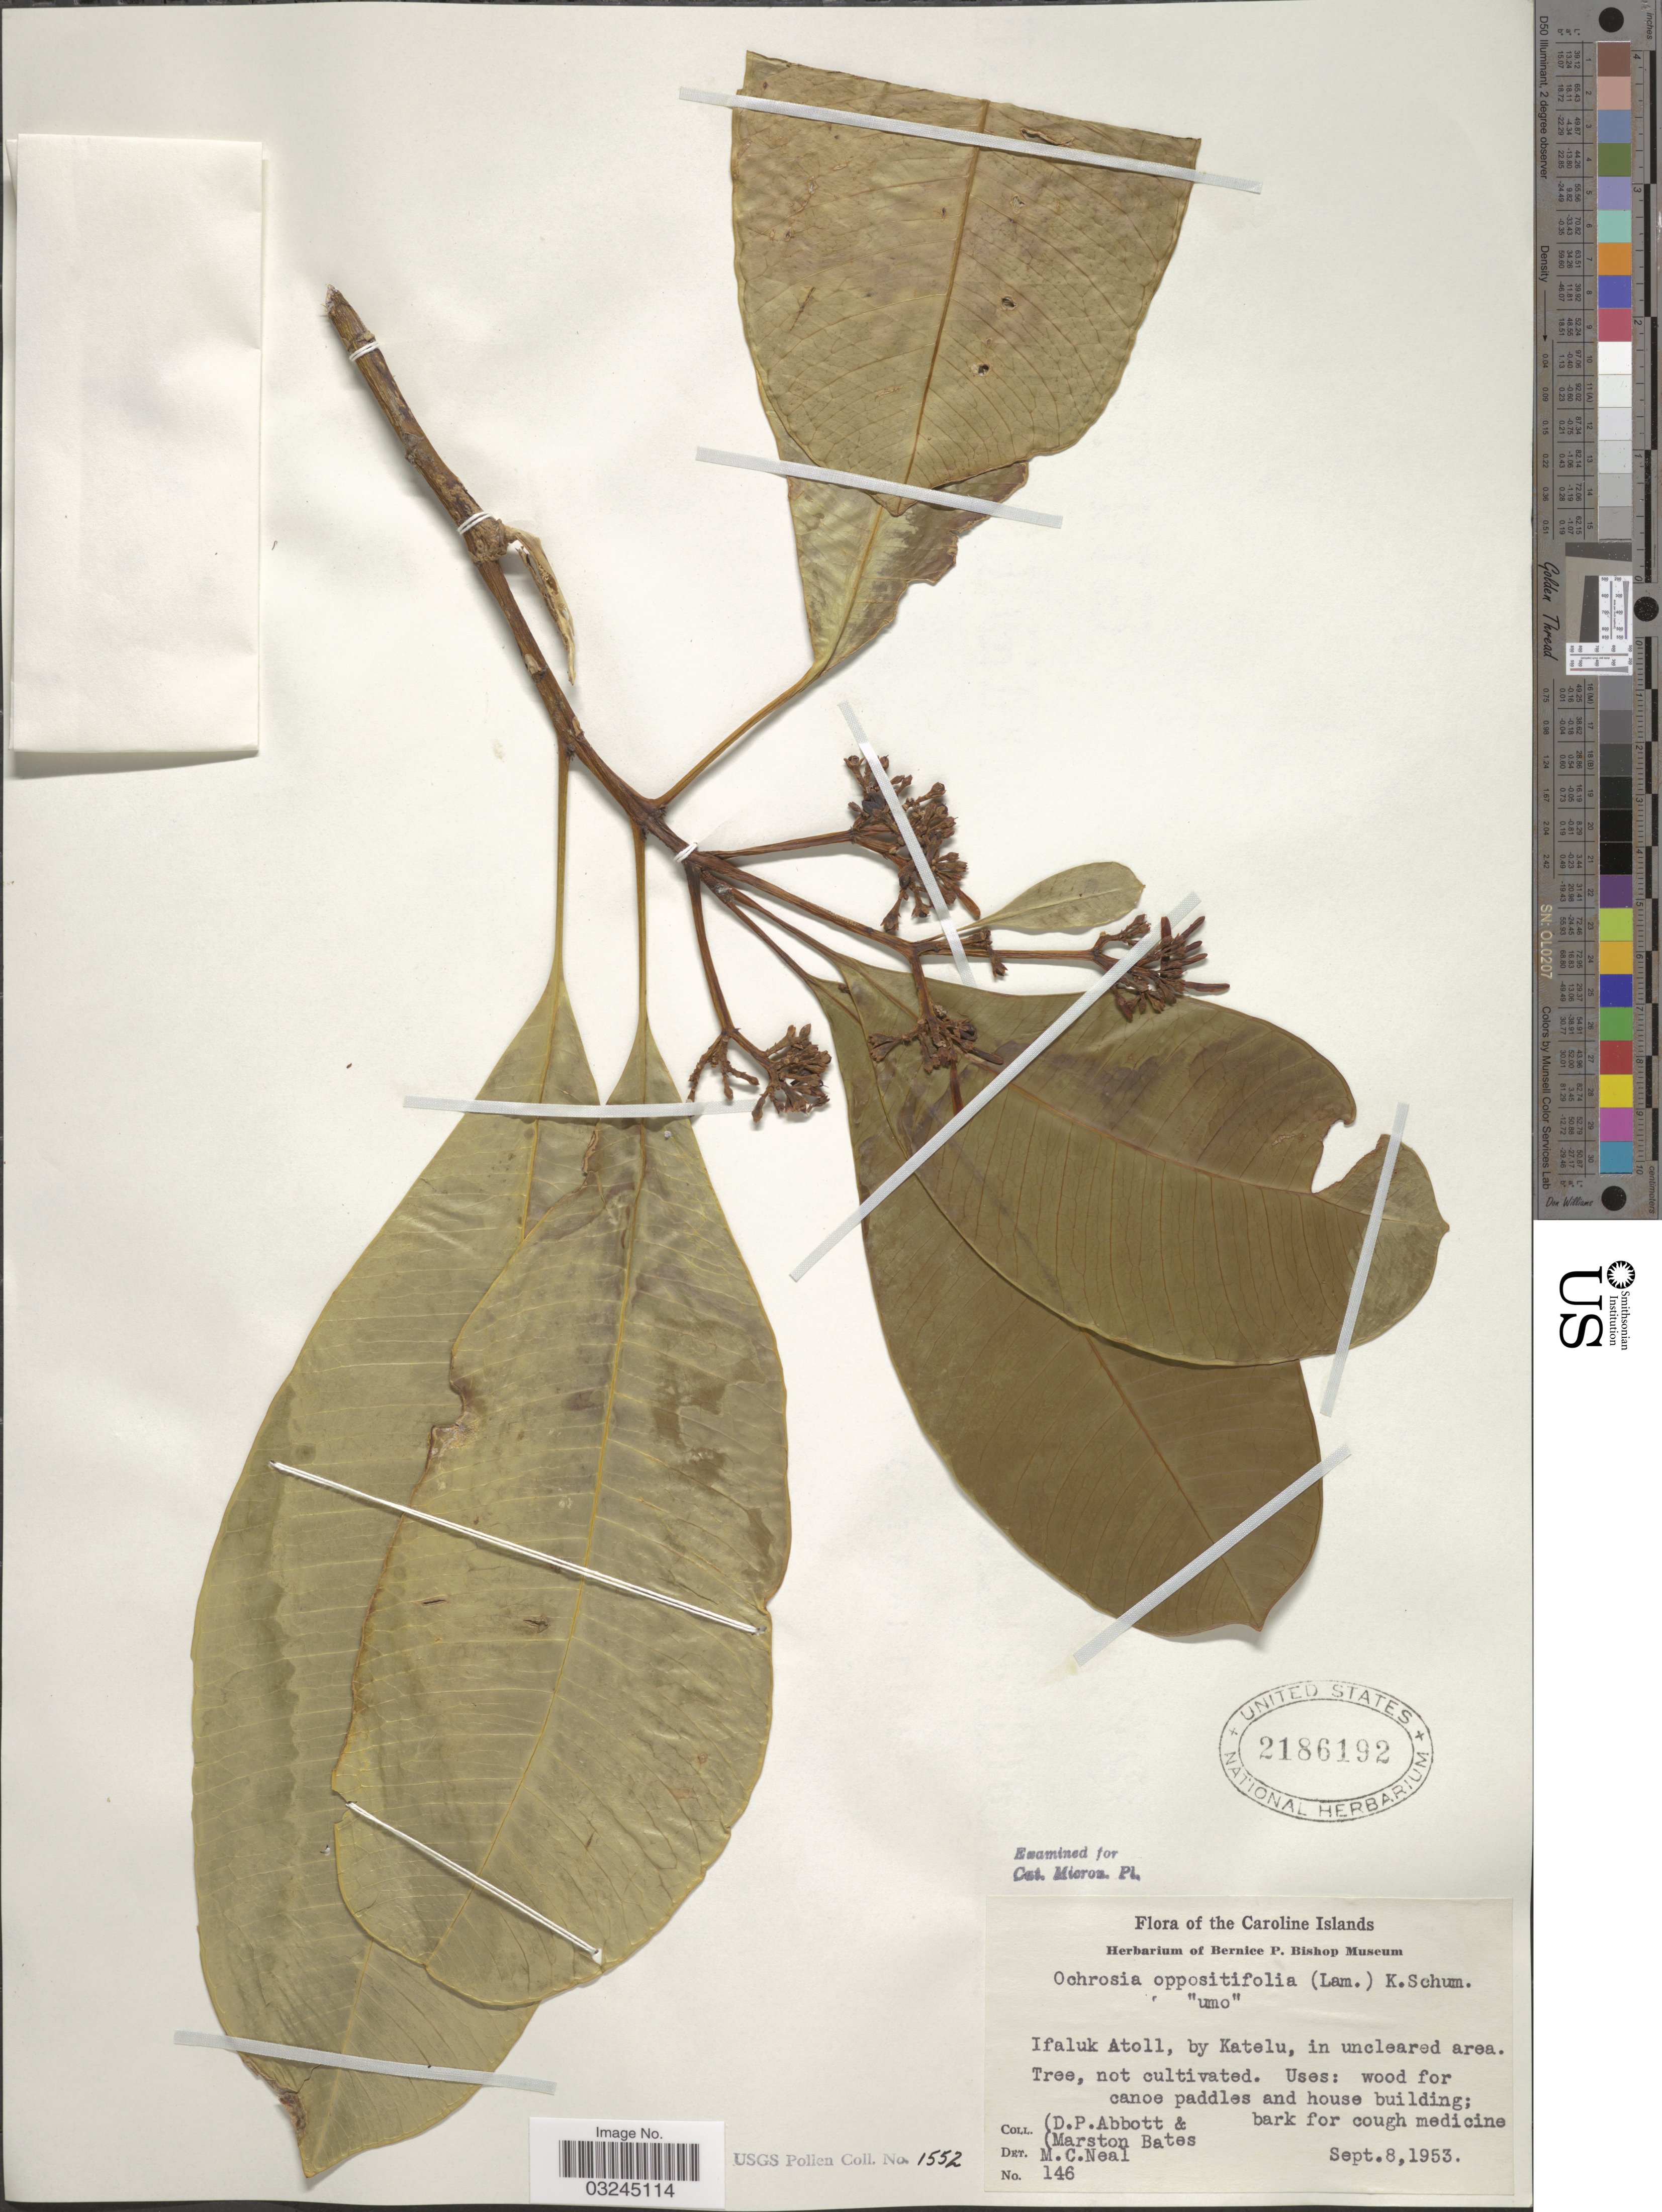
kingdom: Plantae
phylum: Tracheophyta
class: Magnoliopsida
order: Gentianales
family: Apocynaceae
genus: Ochrosia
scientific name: Ochrosia oppositifolia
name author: (Lam.) K. Schum.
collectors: D. P. Abbott & M. Bates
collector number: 146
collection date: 1953-09-08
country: Micronesia, Federated States of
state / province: Yap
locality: The Caroline Islands. Ifaluk Atoll, by Katelu.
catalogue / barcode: US 2186192